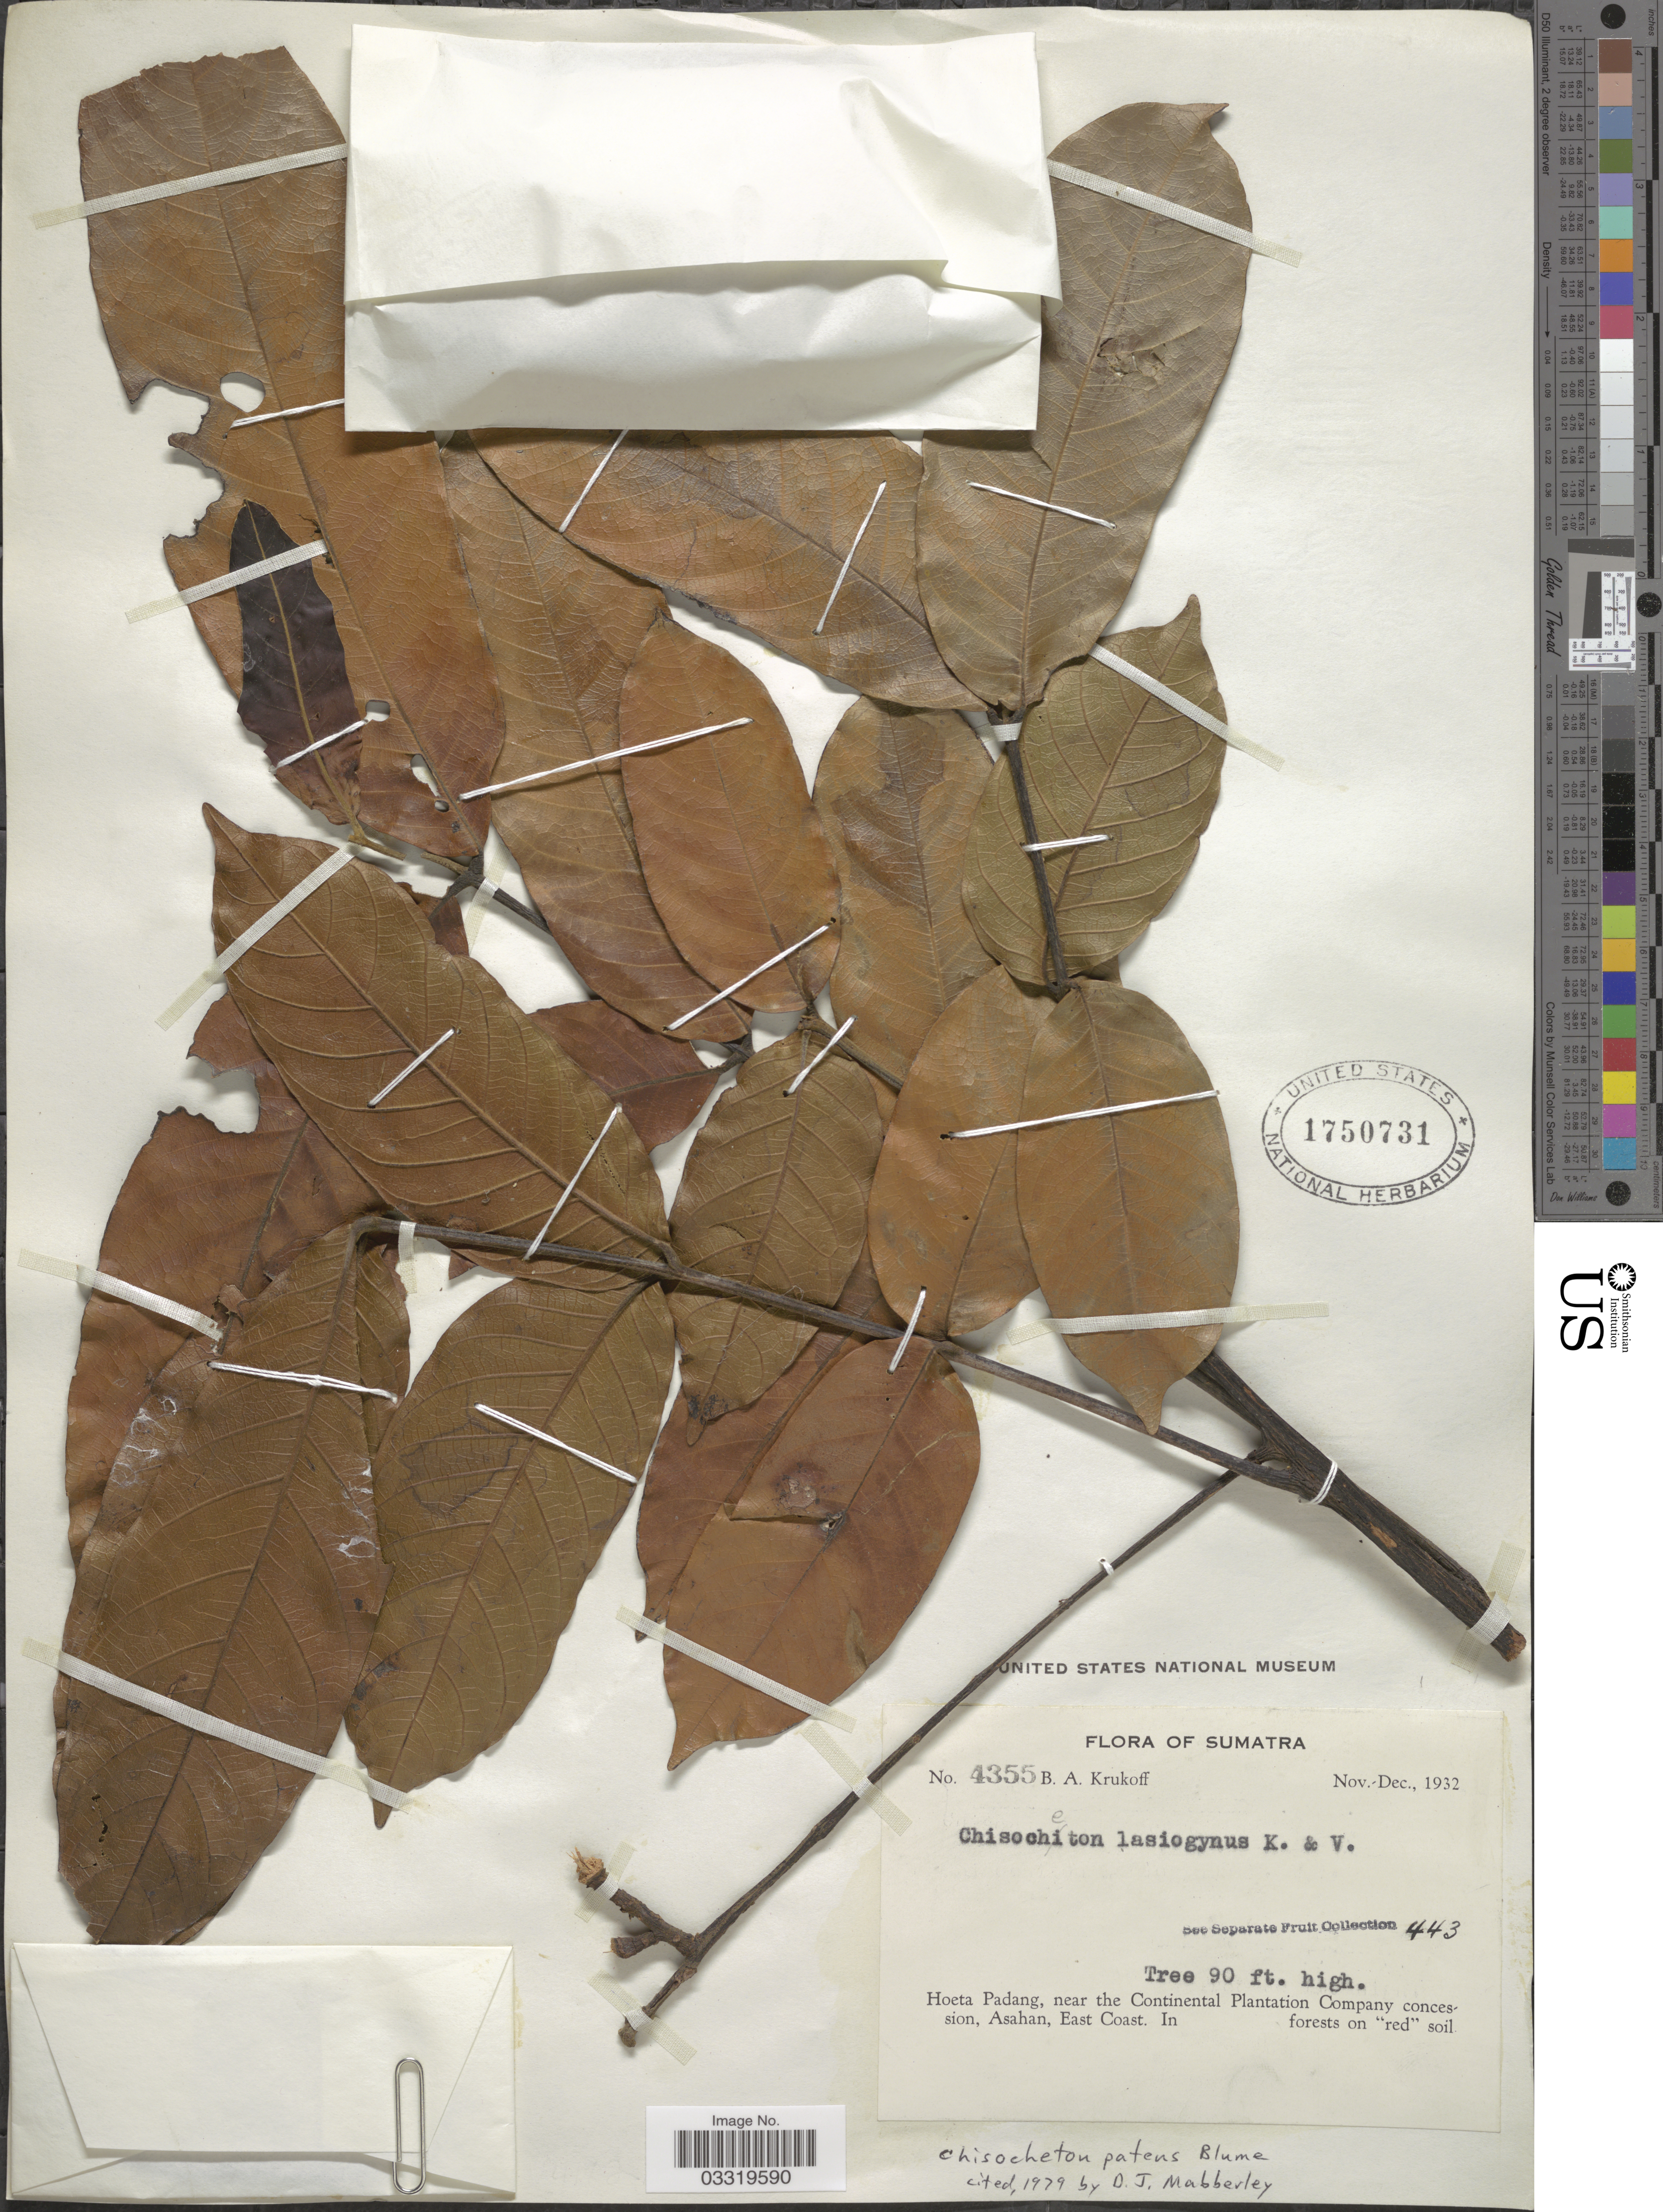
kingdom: Plantae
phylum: Tracheophyta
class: Magnoliopsida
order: Sapindales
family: Meliaceae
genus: Chisocheton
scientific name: Chisocheton patens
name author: Blume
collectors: B. A. Krukoff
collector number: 4355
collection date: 1932-11/1932-12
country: Indonesia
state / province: Sumatra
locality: Hoeta Padang, near the Continental Plantation Company concession, Asahan, East Coast.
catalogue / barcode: US 1750731